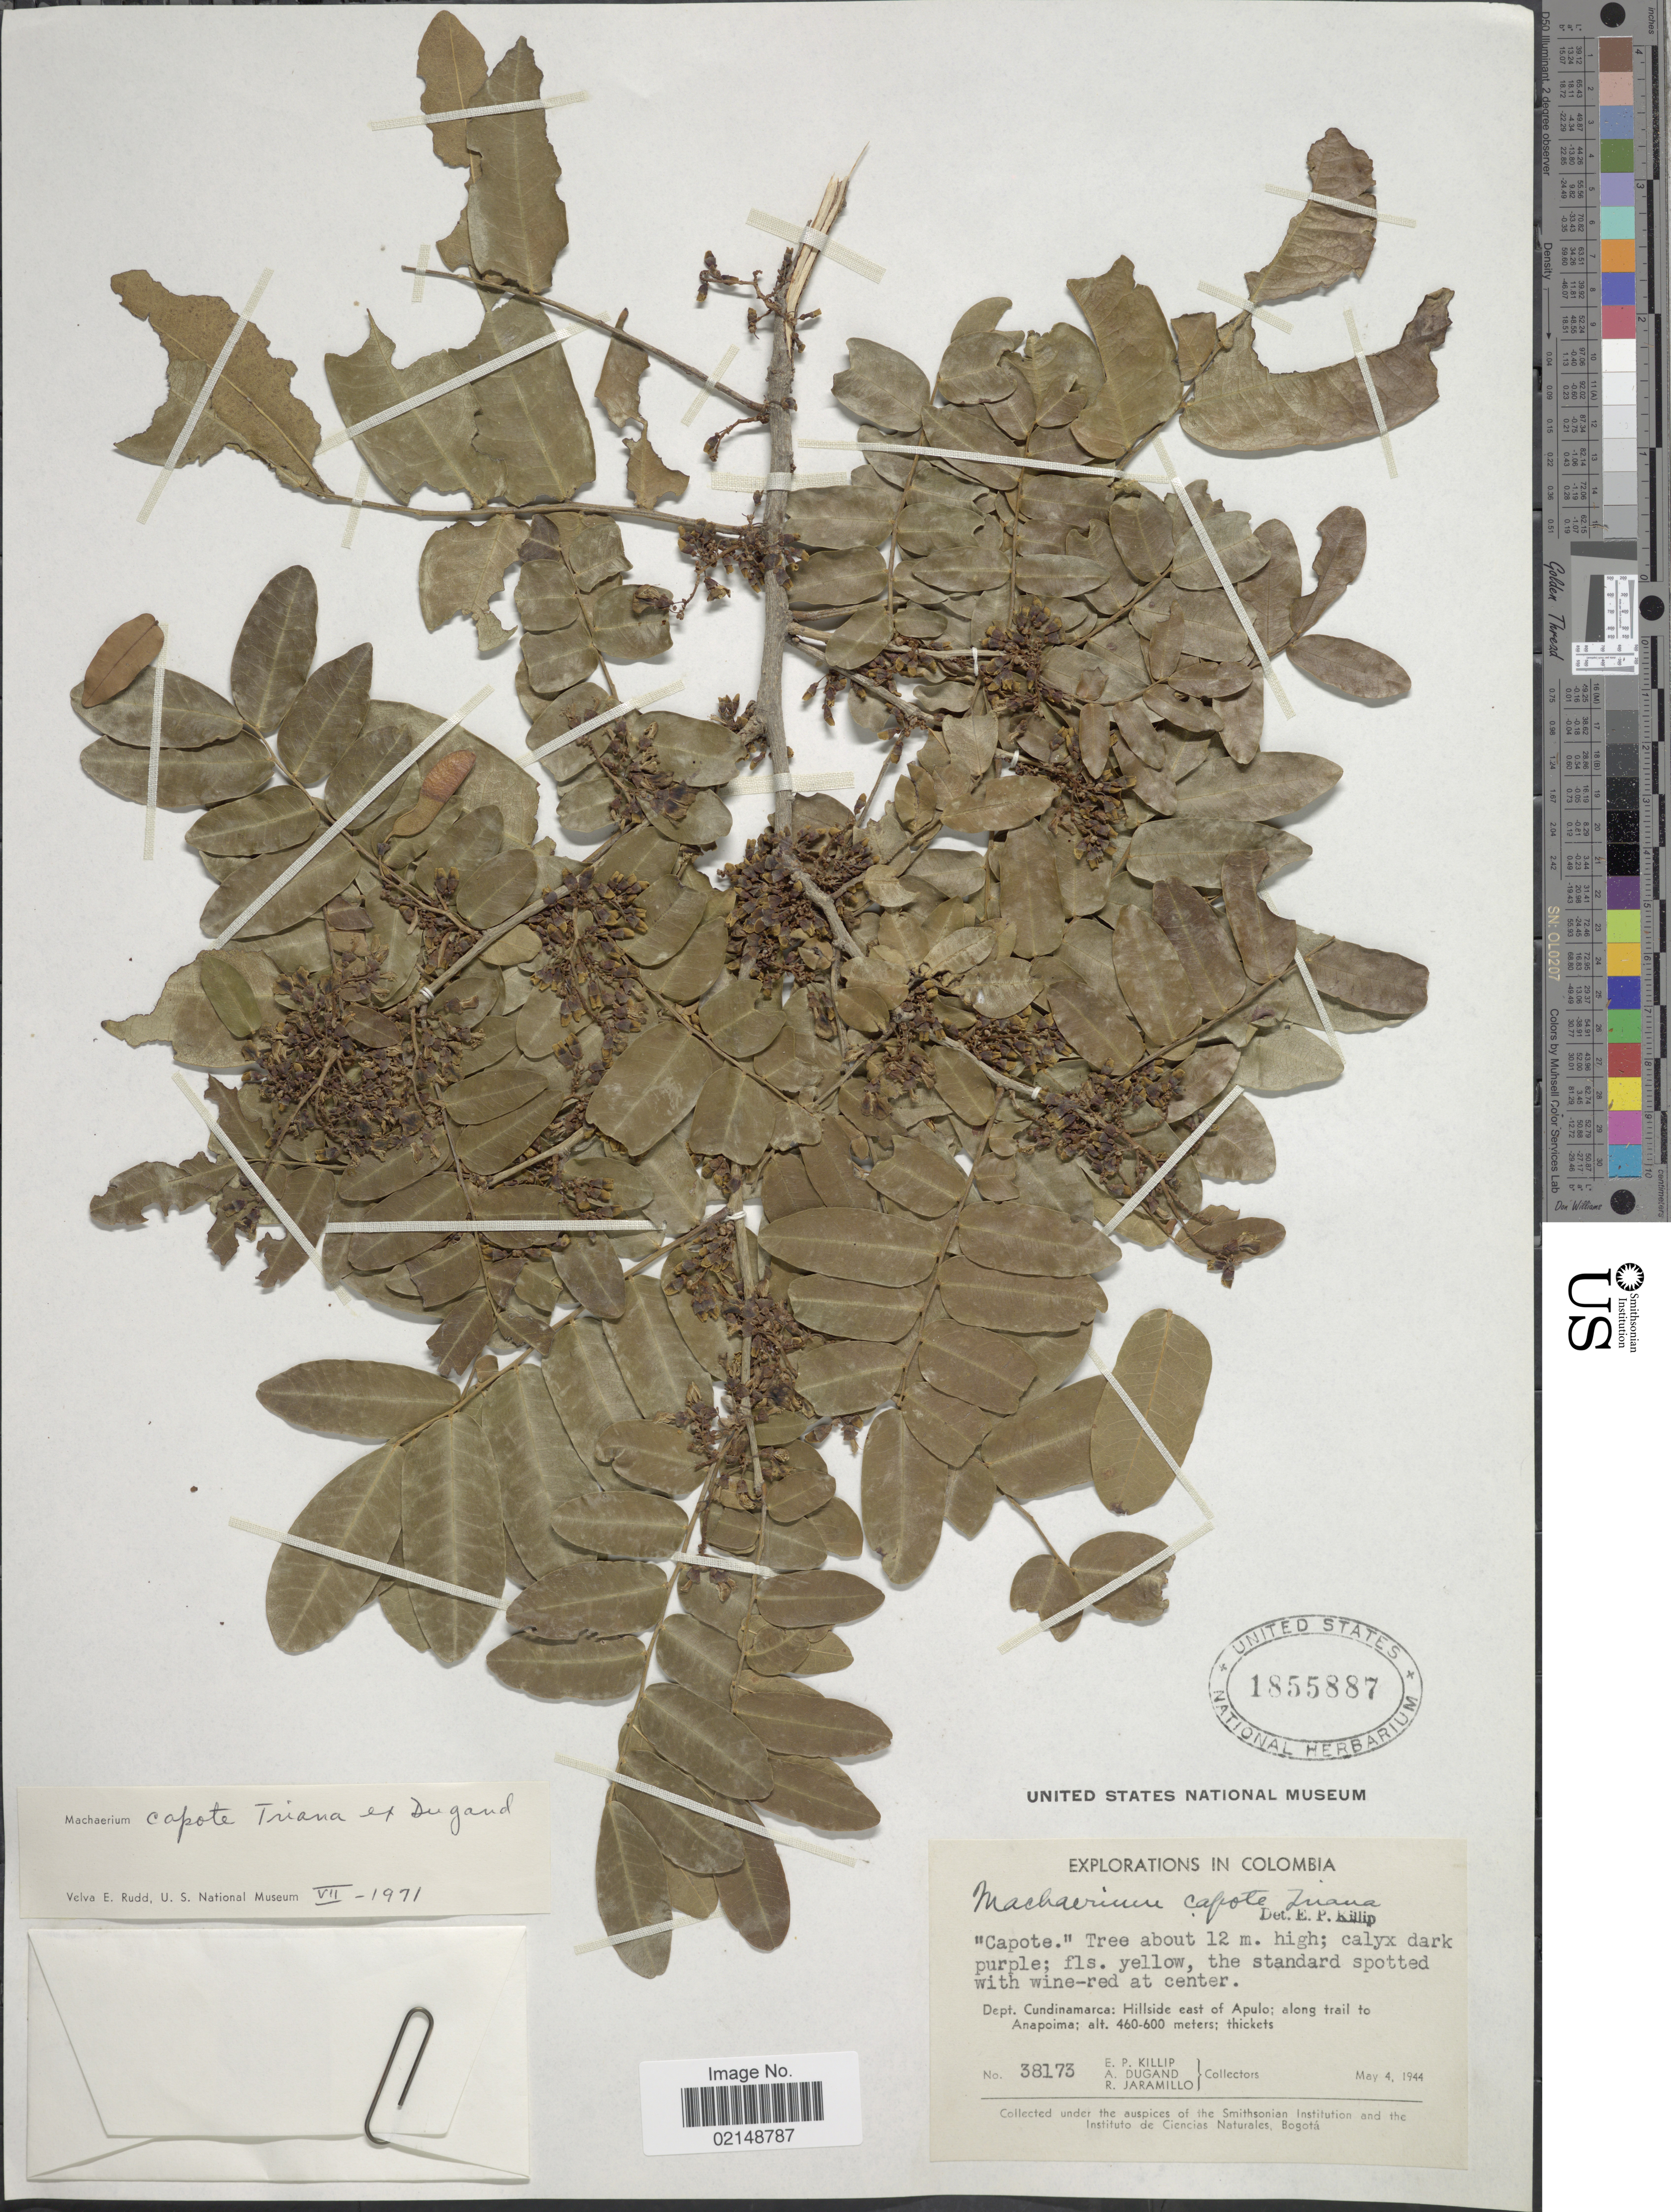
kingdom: Plantae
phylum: Tracheophyta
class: Magnoliopsida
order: Fabales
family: Fabaceae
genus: Machaerium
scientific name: Machaerium capote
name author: Triana ex Dugand G.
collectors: E. P. Killip, A. Dugand & R. Jaramillo M.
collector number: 38173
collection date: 1944-05-04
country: Colombia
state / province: Cundinamarca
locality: Hillside east of Apulo, along trail to Anapoima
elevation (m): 460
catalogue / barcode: US 1855887